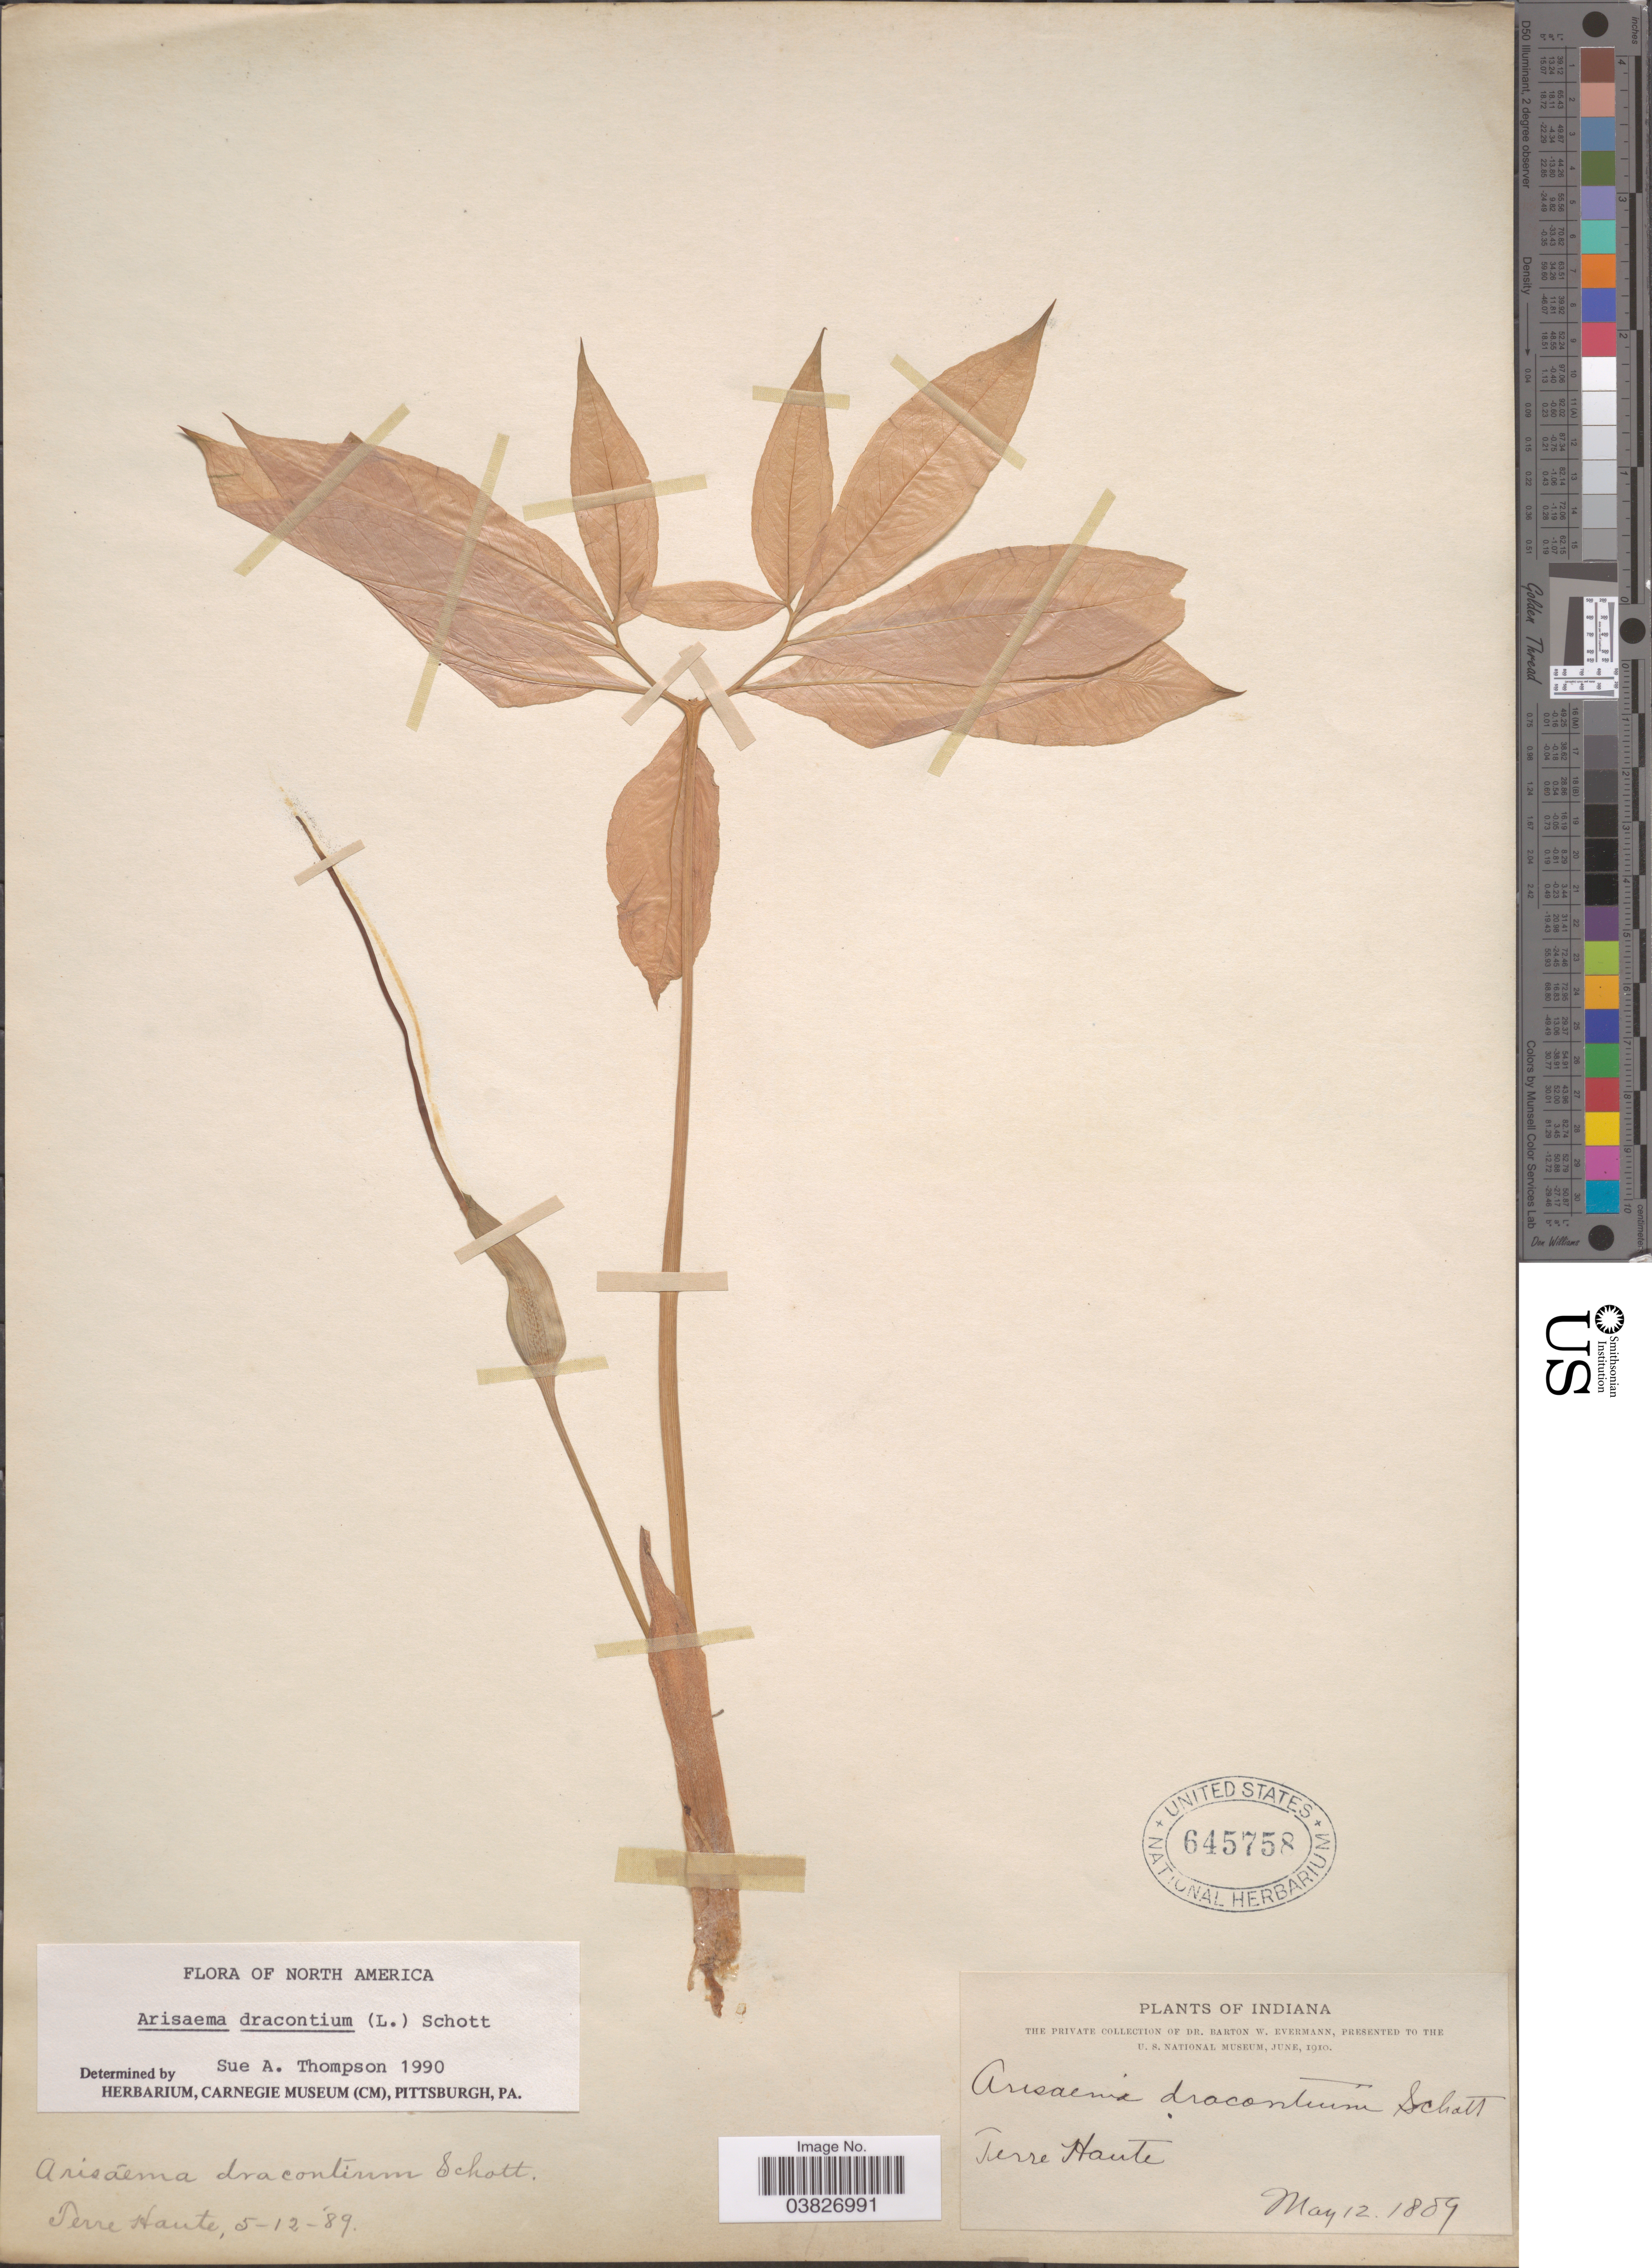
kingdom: Plantae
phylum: Tracheophyta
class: Liliopsida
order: Alismatales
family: Araceae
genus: Arisaema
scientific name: Arisaema dracontium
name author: (L.) Schott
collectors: B. W. Evermann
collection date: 1889-05-12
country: United States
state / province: Indiana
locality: Terre Haute.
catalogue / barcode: US 645758